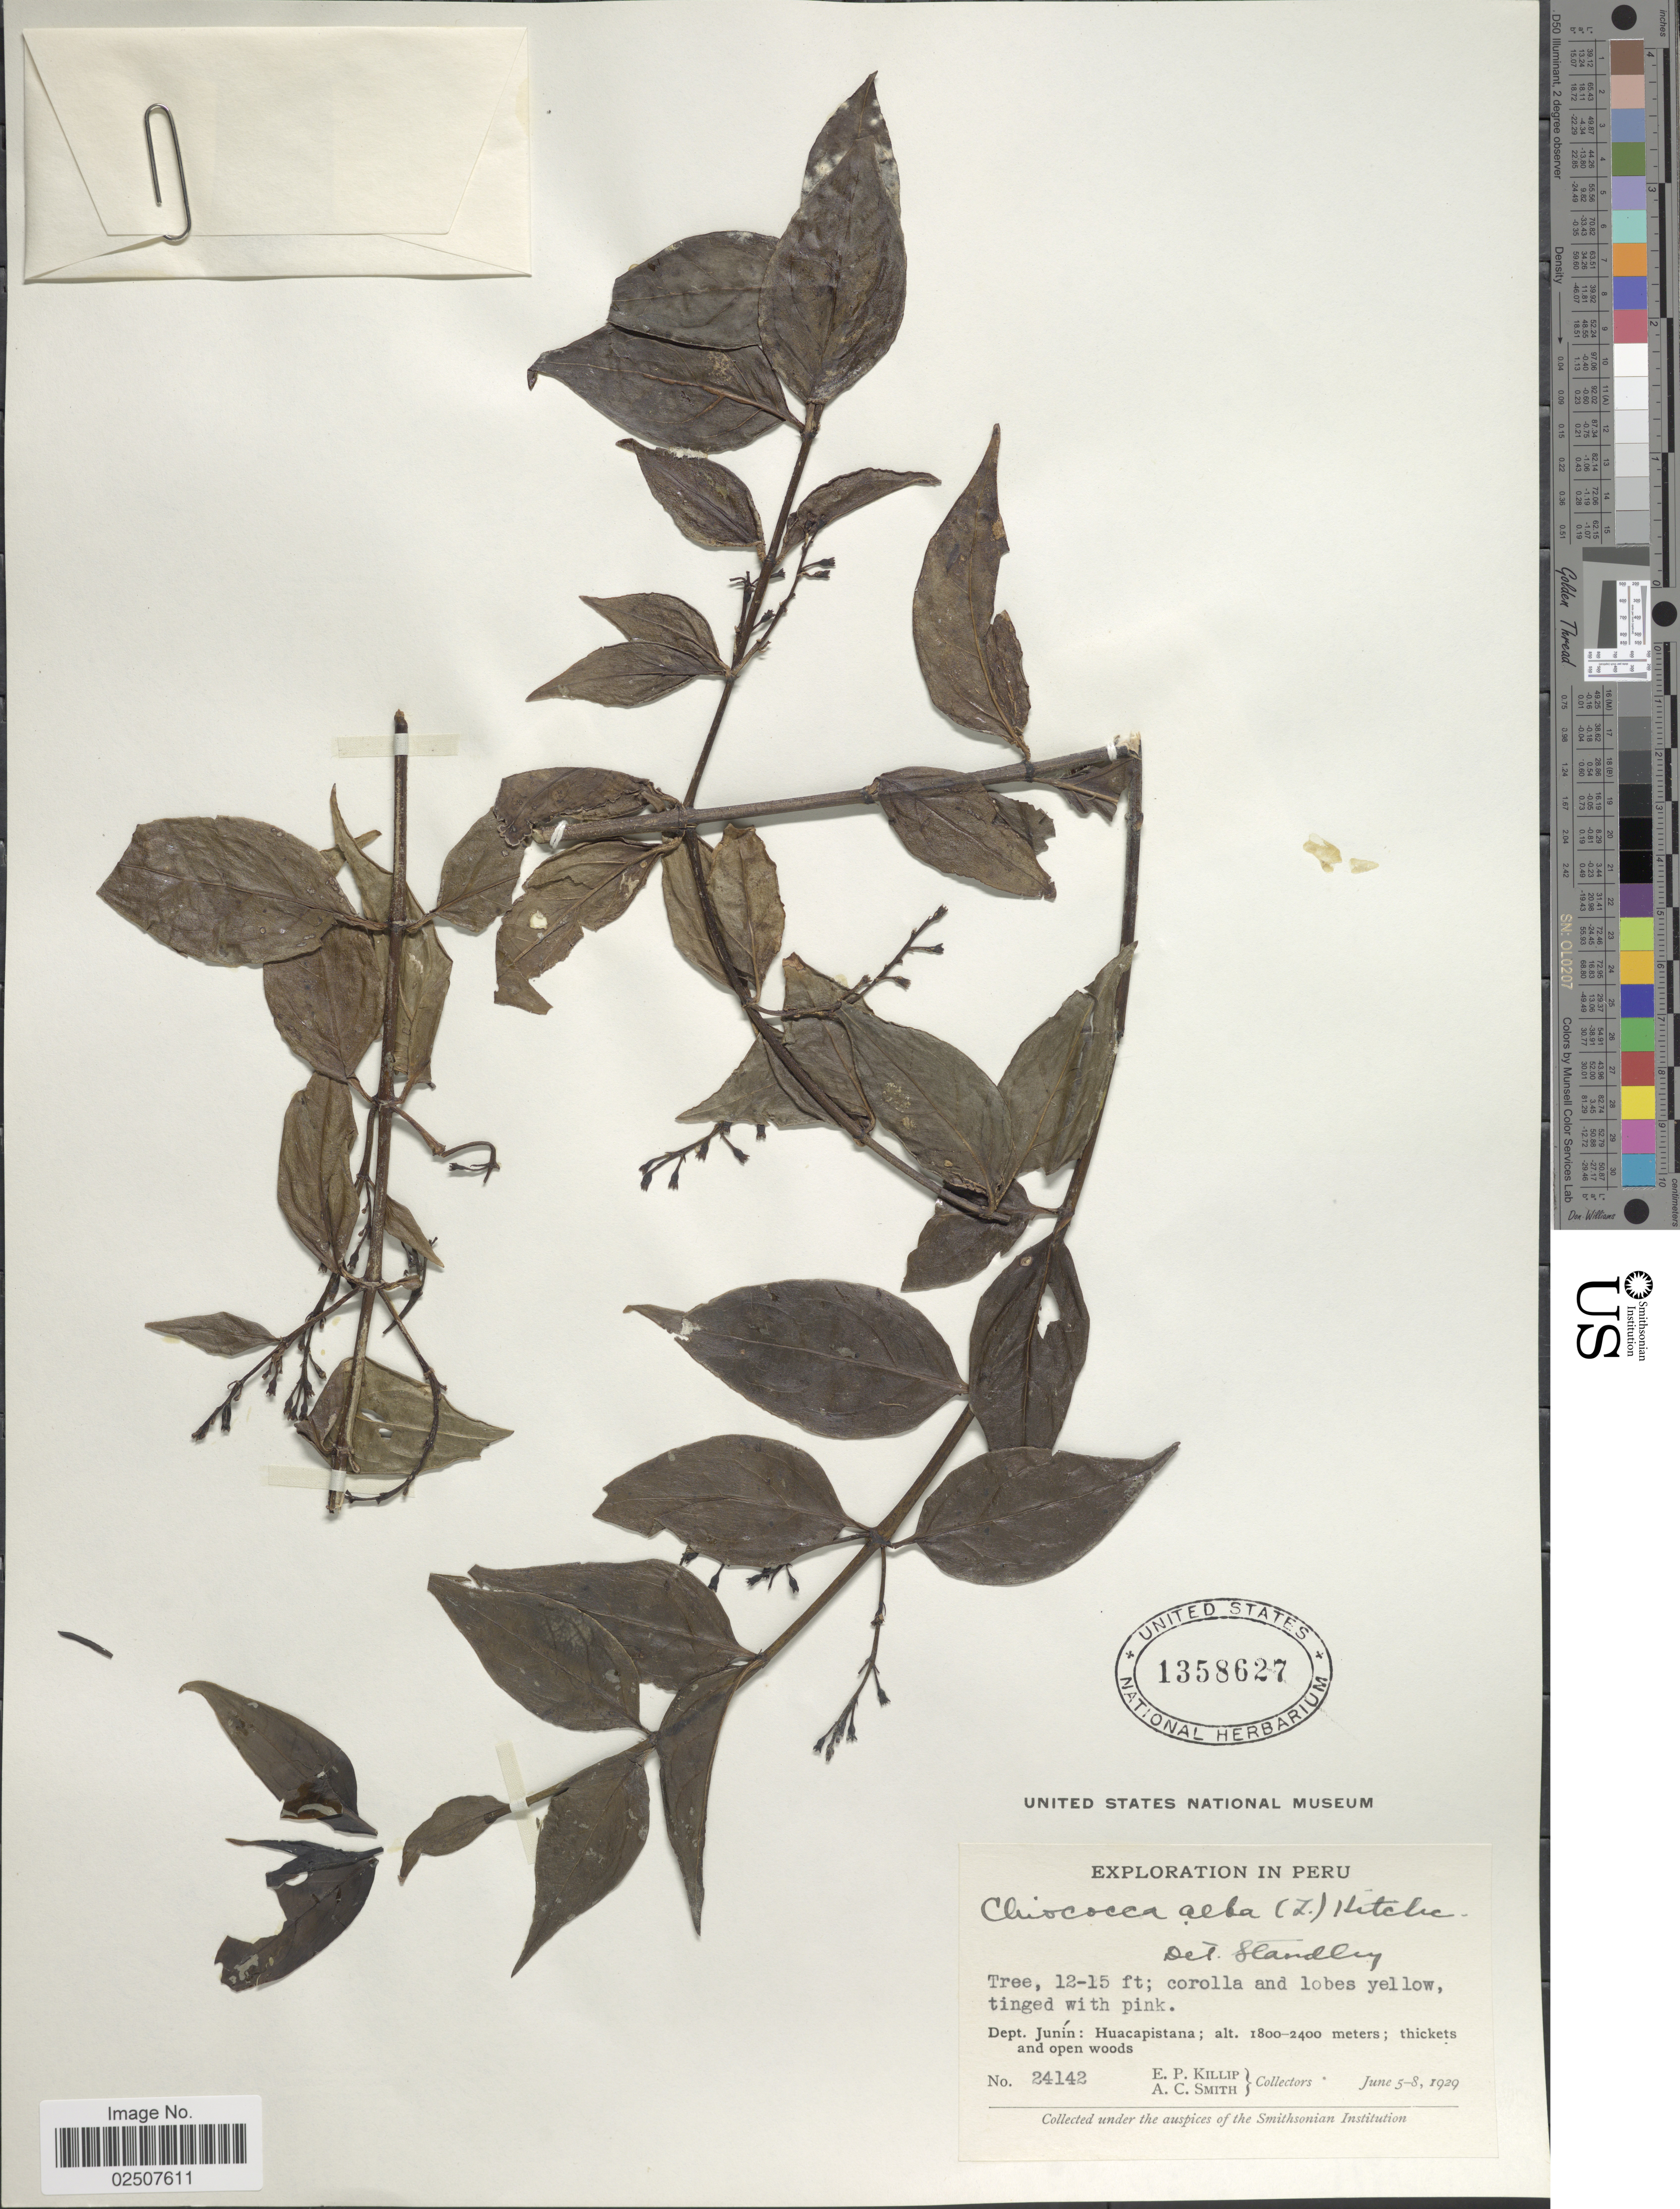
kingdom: Plantae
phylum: Tracheophyta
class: Magnoliopsida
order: Gentianales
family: Rubiaceae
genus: Chiococca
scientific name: Chiococca alba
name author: (L.) Hitchc.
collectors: E. P. Killip & A. C. Smith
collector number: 24142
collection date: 1929-06-05/1929-06-08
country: Peru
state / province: Junín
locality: Dept. Junín: Huacapistana; thickets and open woods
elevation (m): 1800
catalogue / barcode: US 1358627